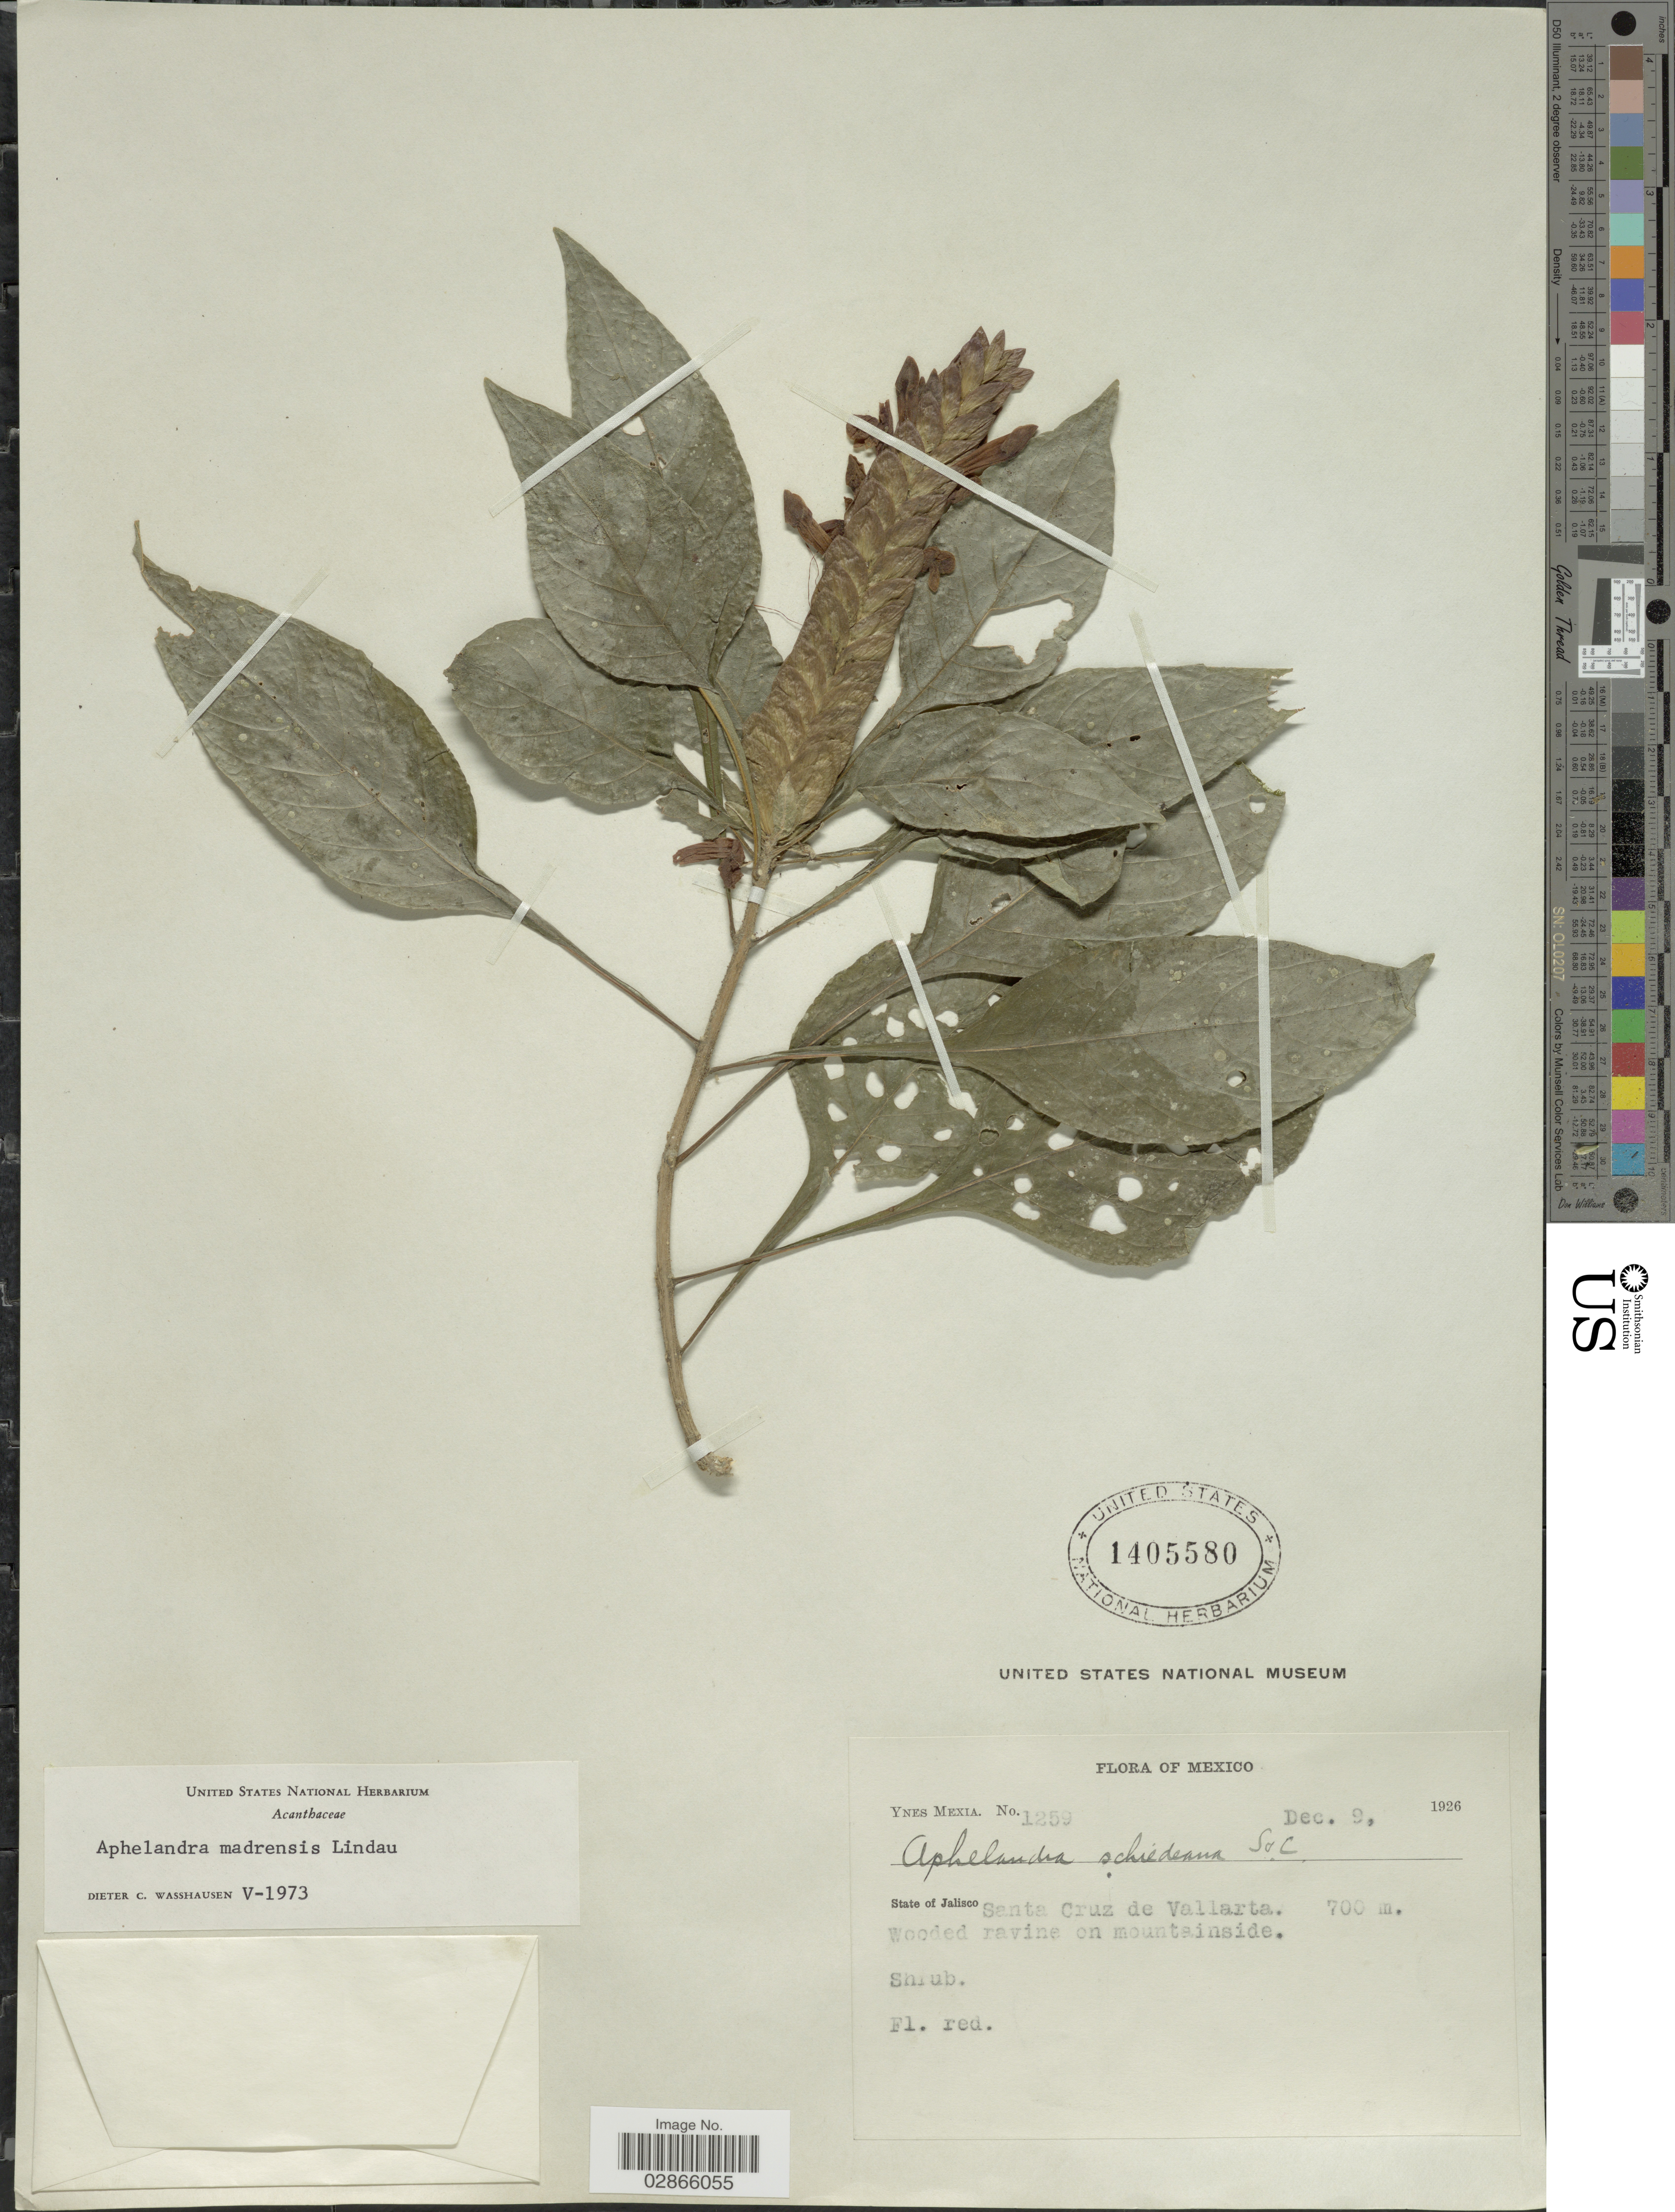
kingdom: Plantae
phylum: Tracheophyta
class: Magnoliopsida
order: Lamiales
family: Acanthaceae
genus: Aphelandra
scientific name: Aphelandra madrensis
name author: Lindau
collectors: Y. Mexia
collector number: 1259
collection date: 1926-12-09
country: Mexico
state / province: Jalisco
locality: Santa Cruz de Vallarta.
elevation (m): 700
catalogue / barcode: US 1405580